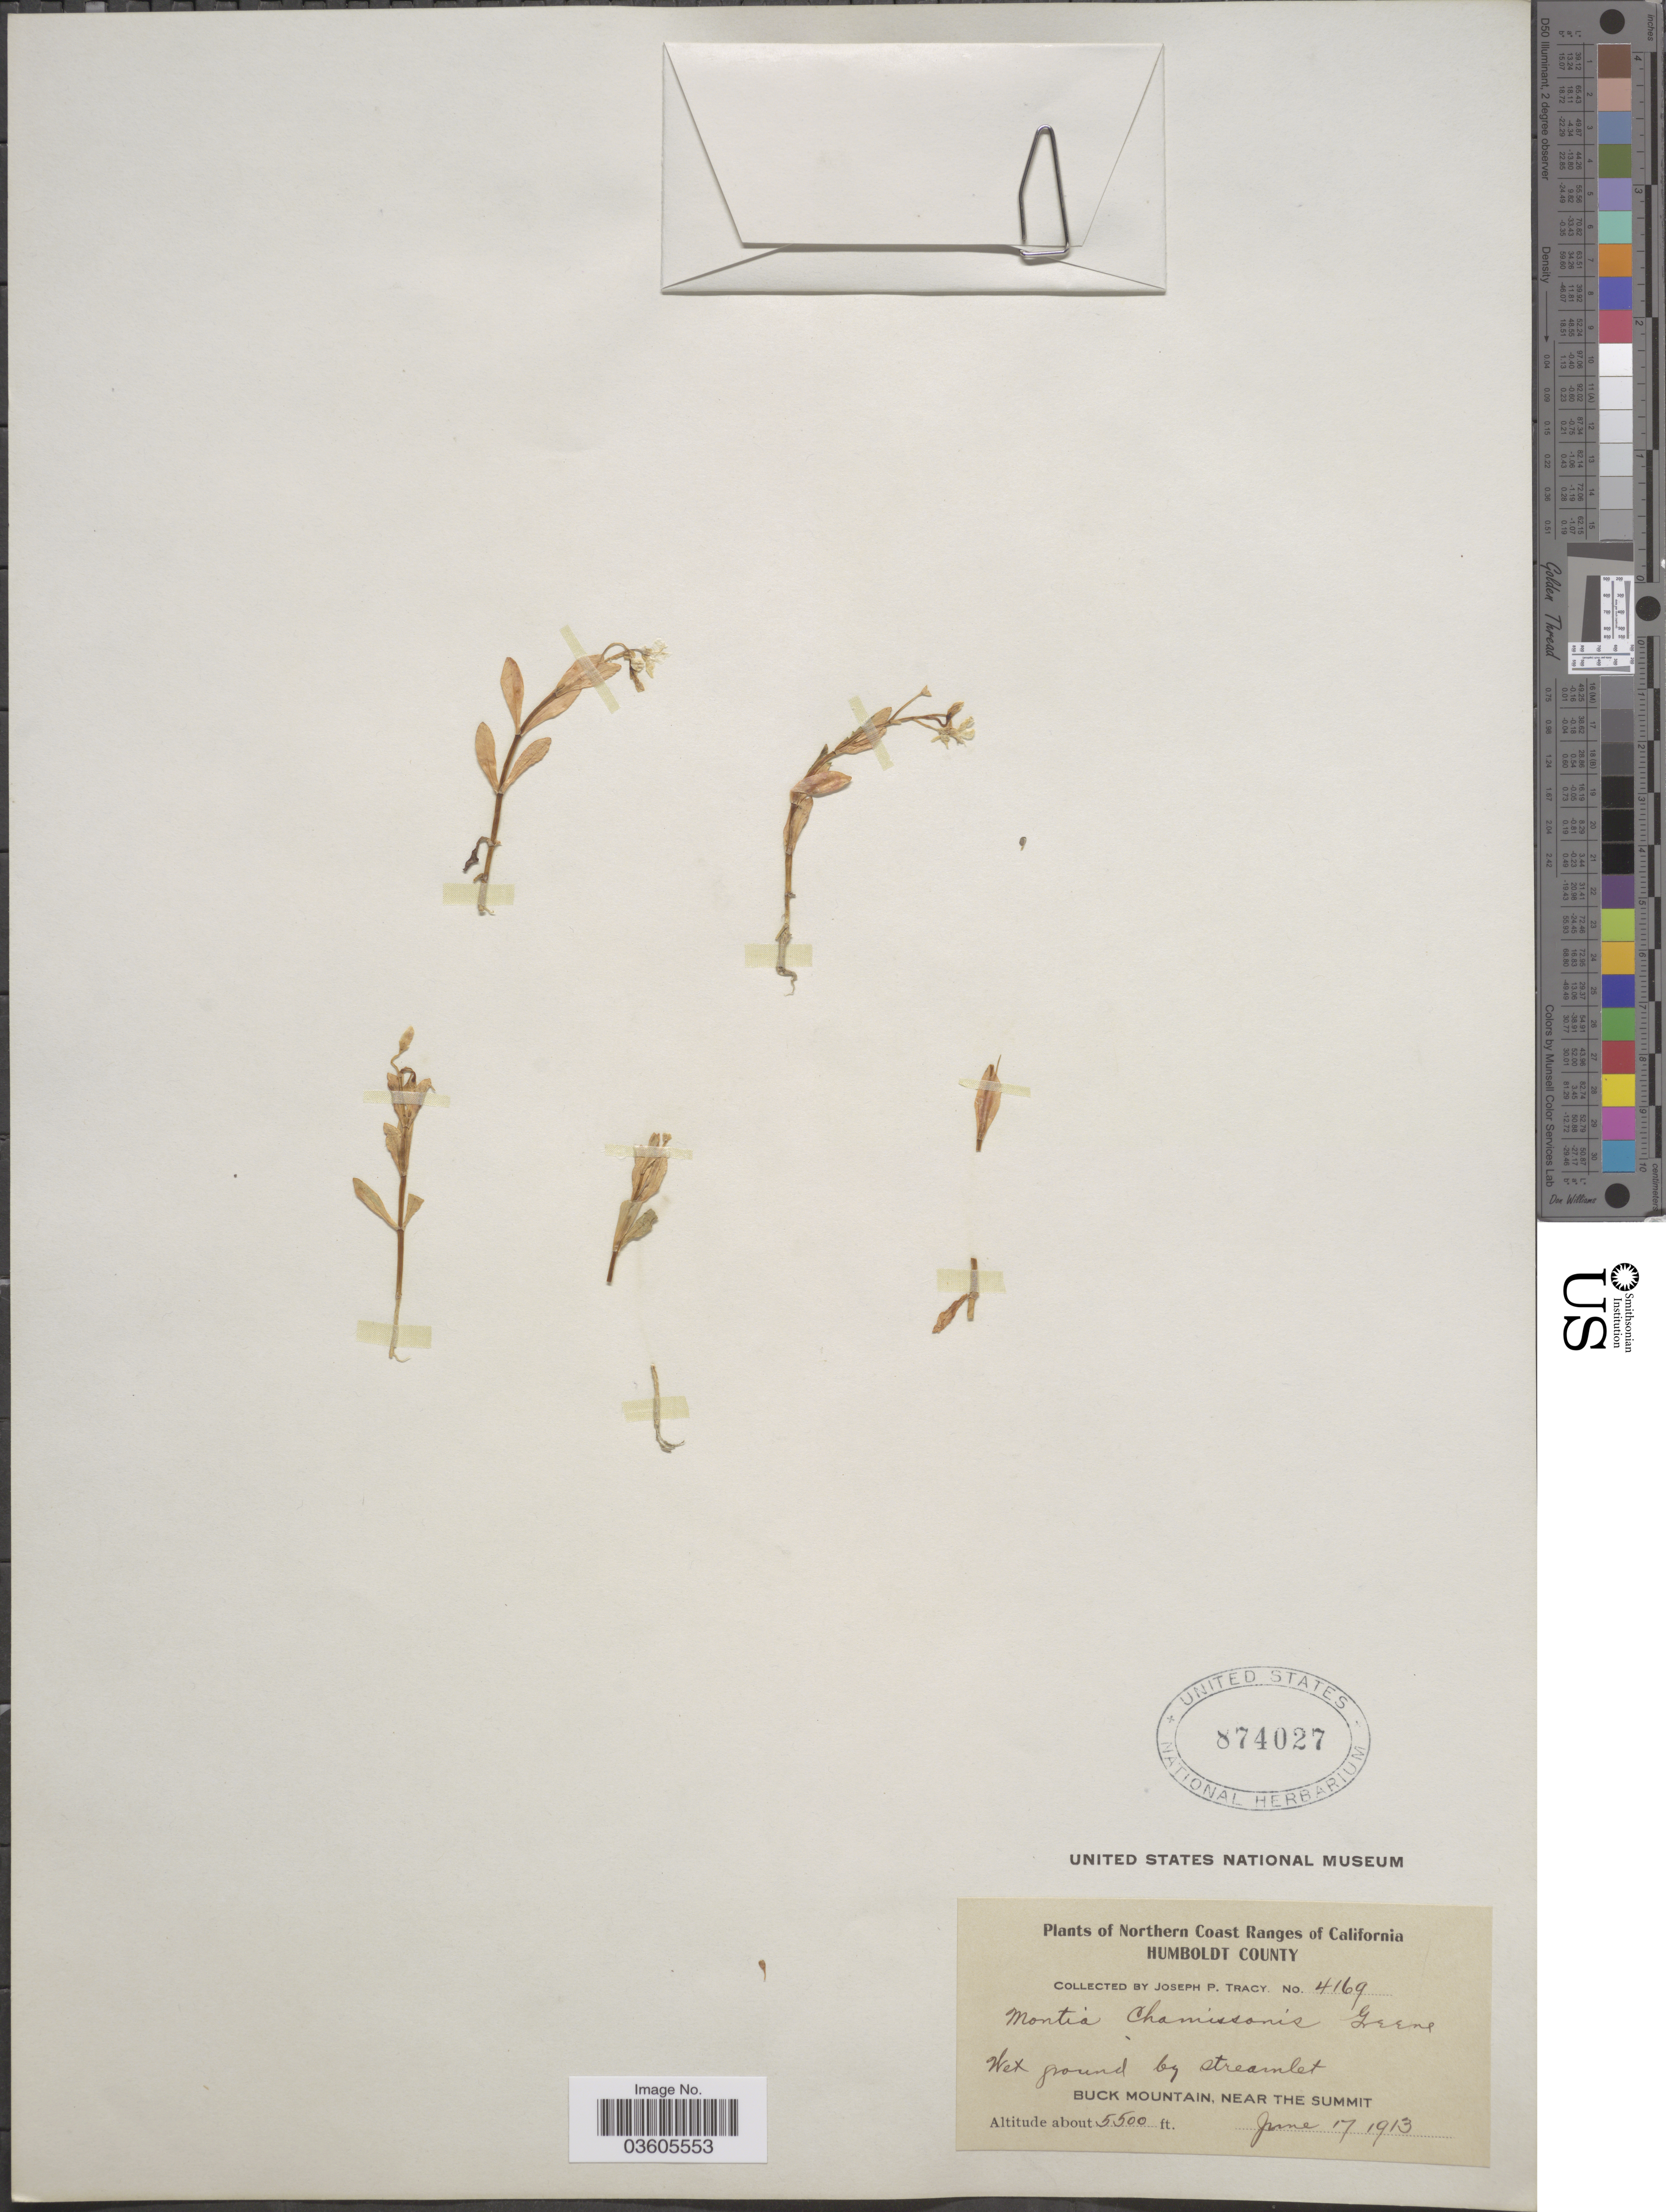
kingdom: Plantae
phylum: Tracheophyta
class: Magnoliopsida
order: Caryophyllales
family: Montiaceae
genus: Montia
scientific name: Montia chamissoi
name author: (Ledeb. ex Spreng.) Greene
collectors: J. Tracy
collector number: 4169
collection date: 1913-06-17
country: United States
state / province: California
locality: Northern Coast Ranges of California. Buck Mountain, near the Summit.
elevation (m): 1676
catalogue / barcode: US 874027